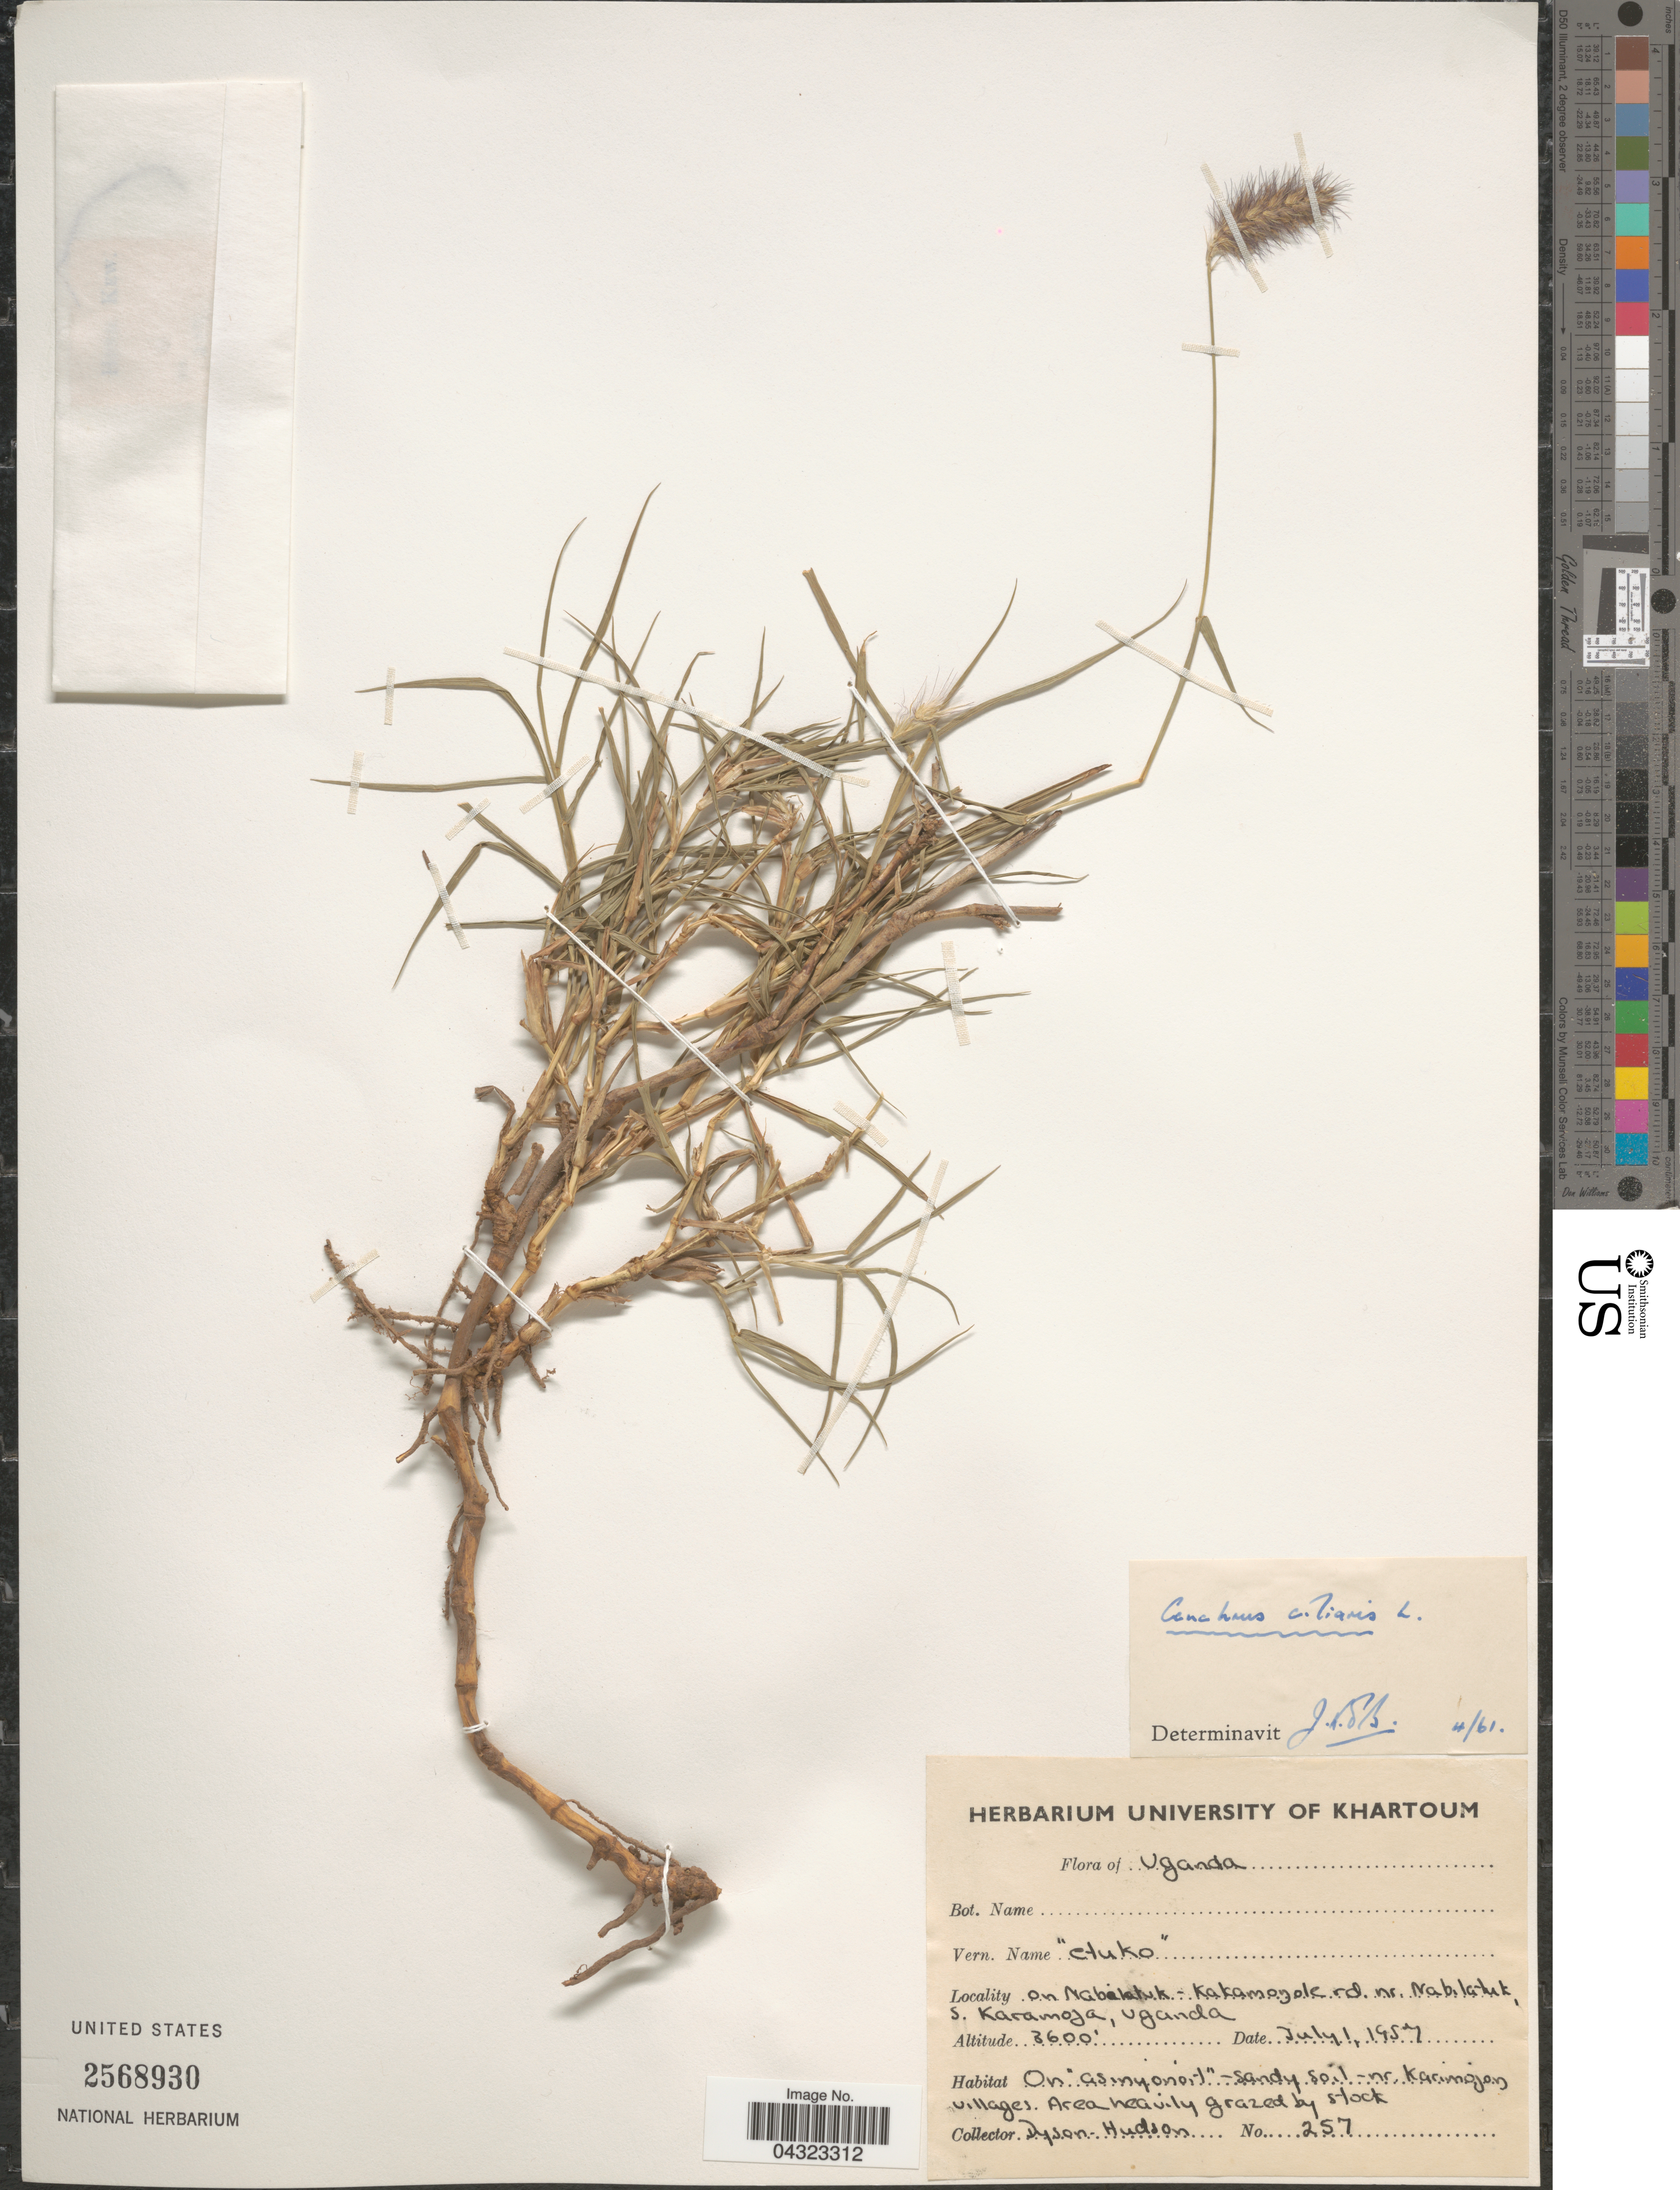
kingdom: Plantae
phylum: Tracheophyta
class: Liliopsida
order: Poales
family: Poaceae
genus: Cenchrus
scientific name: Cenchrus ciliaris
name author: L.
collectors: Dyson-Hudson, --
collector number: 257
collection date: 1957-07-01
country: Uganda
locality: On Nabilatuk - Kakamogole rd nr. Nabilatuk, S. Karamoja.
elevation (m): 1097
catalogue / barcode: US 2568930